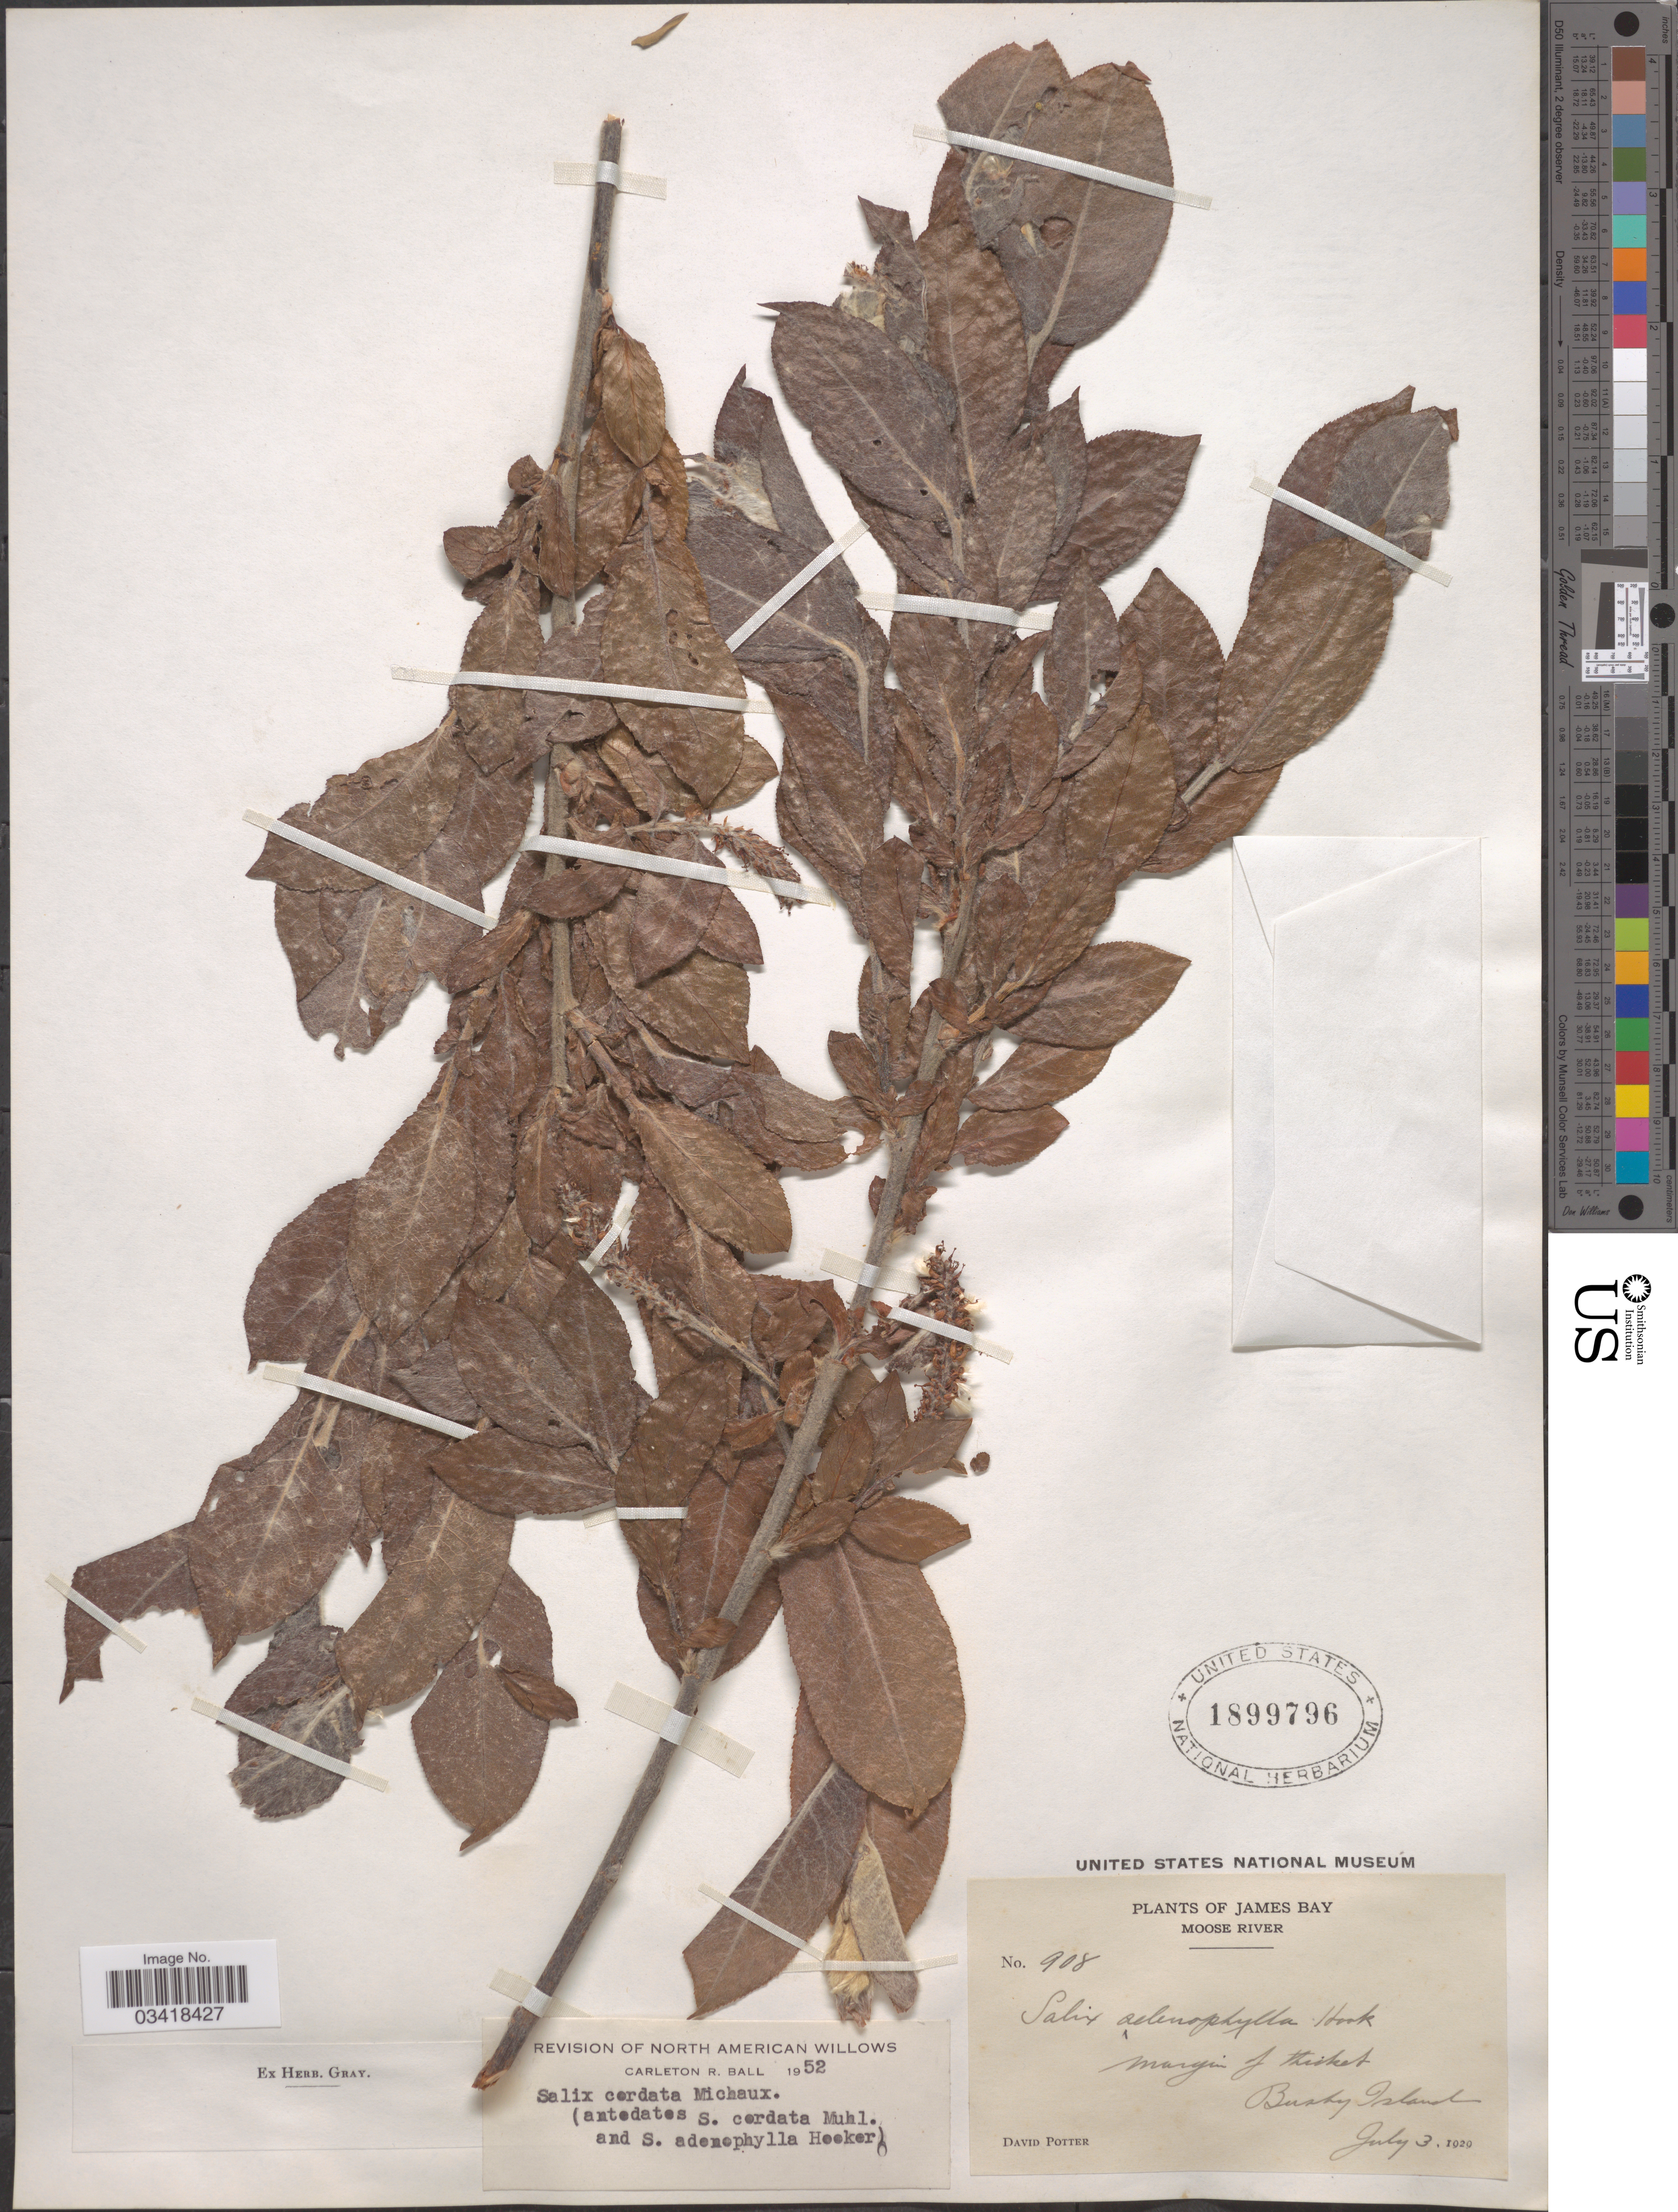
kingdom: Plantae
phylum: Tracheophyta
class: Magnoliopsida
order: Malpighiales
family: Salicaceae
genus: Salix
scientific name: Salix adenophylla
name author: Hook.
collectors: D. Potter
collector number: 908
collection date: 1929-07-03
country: Canada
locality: James Bay. Moose River. Margin of thicket Bushy Island.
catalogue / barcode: US 1899796